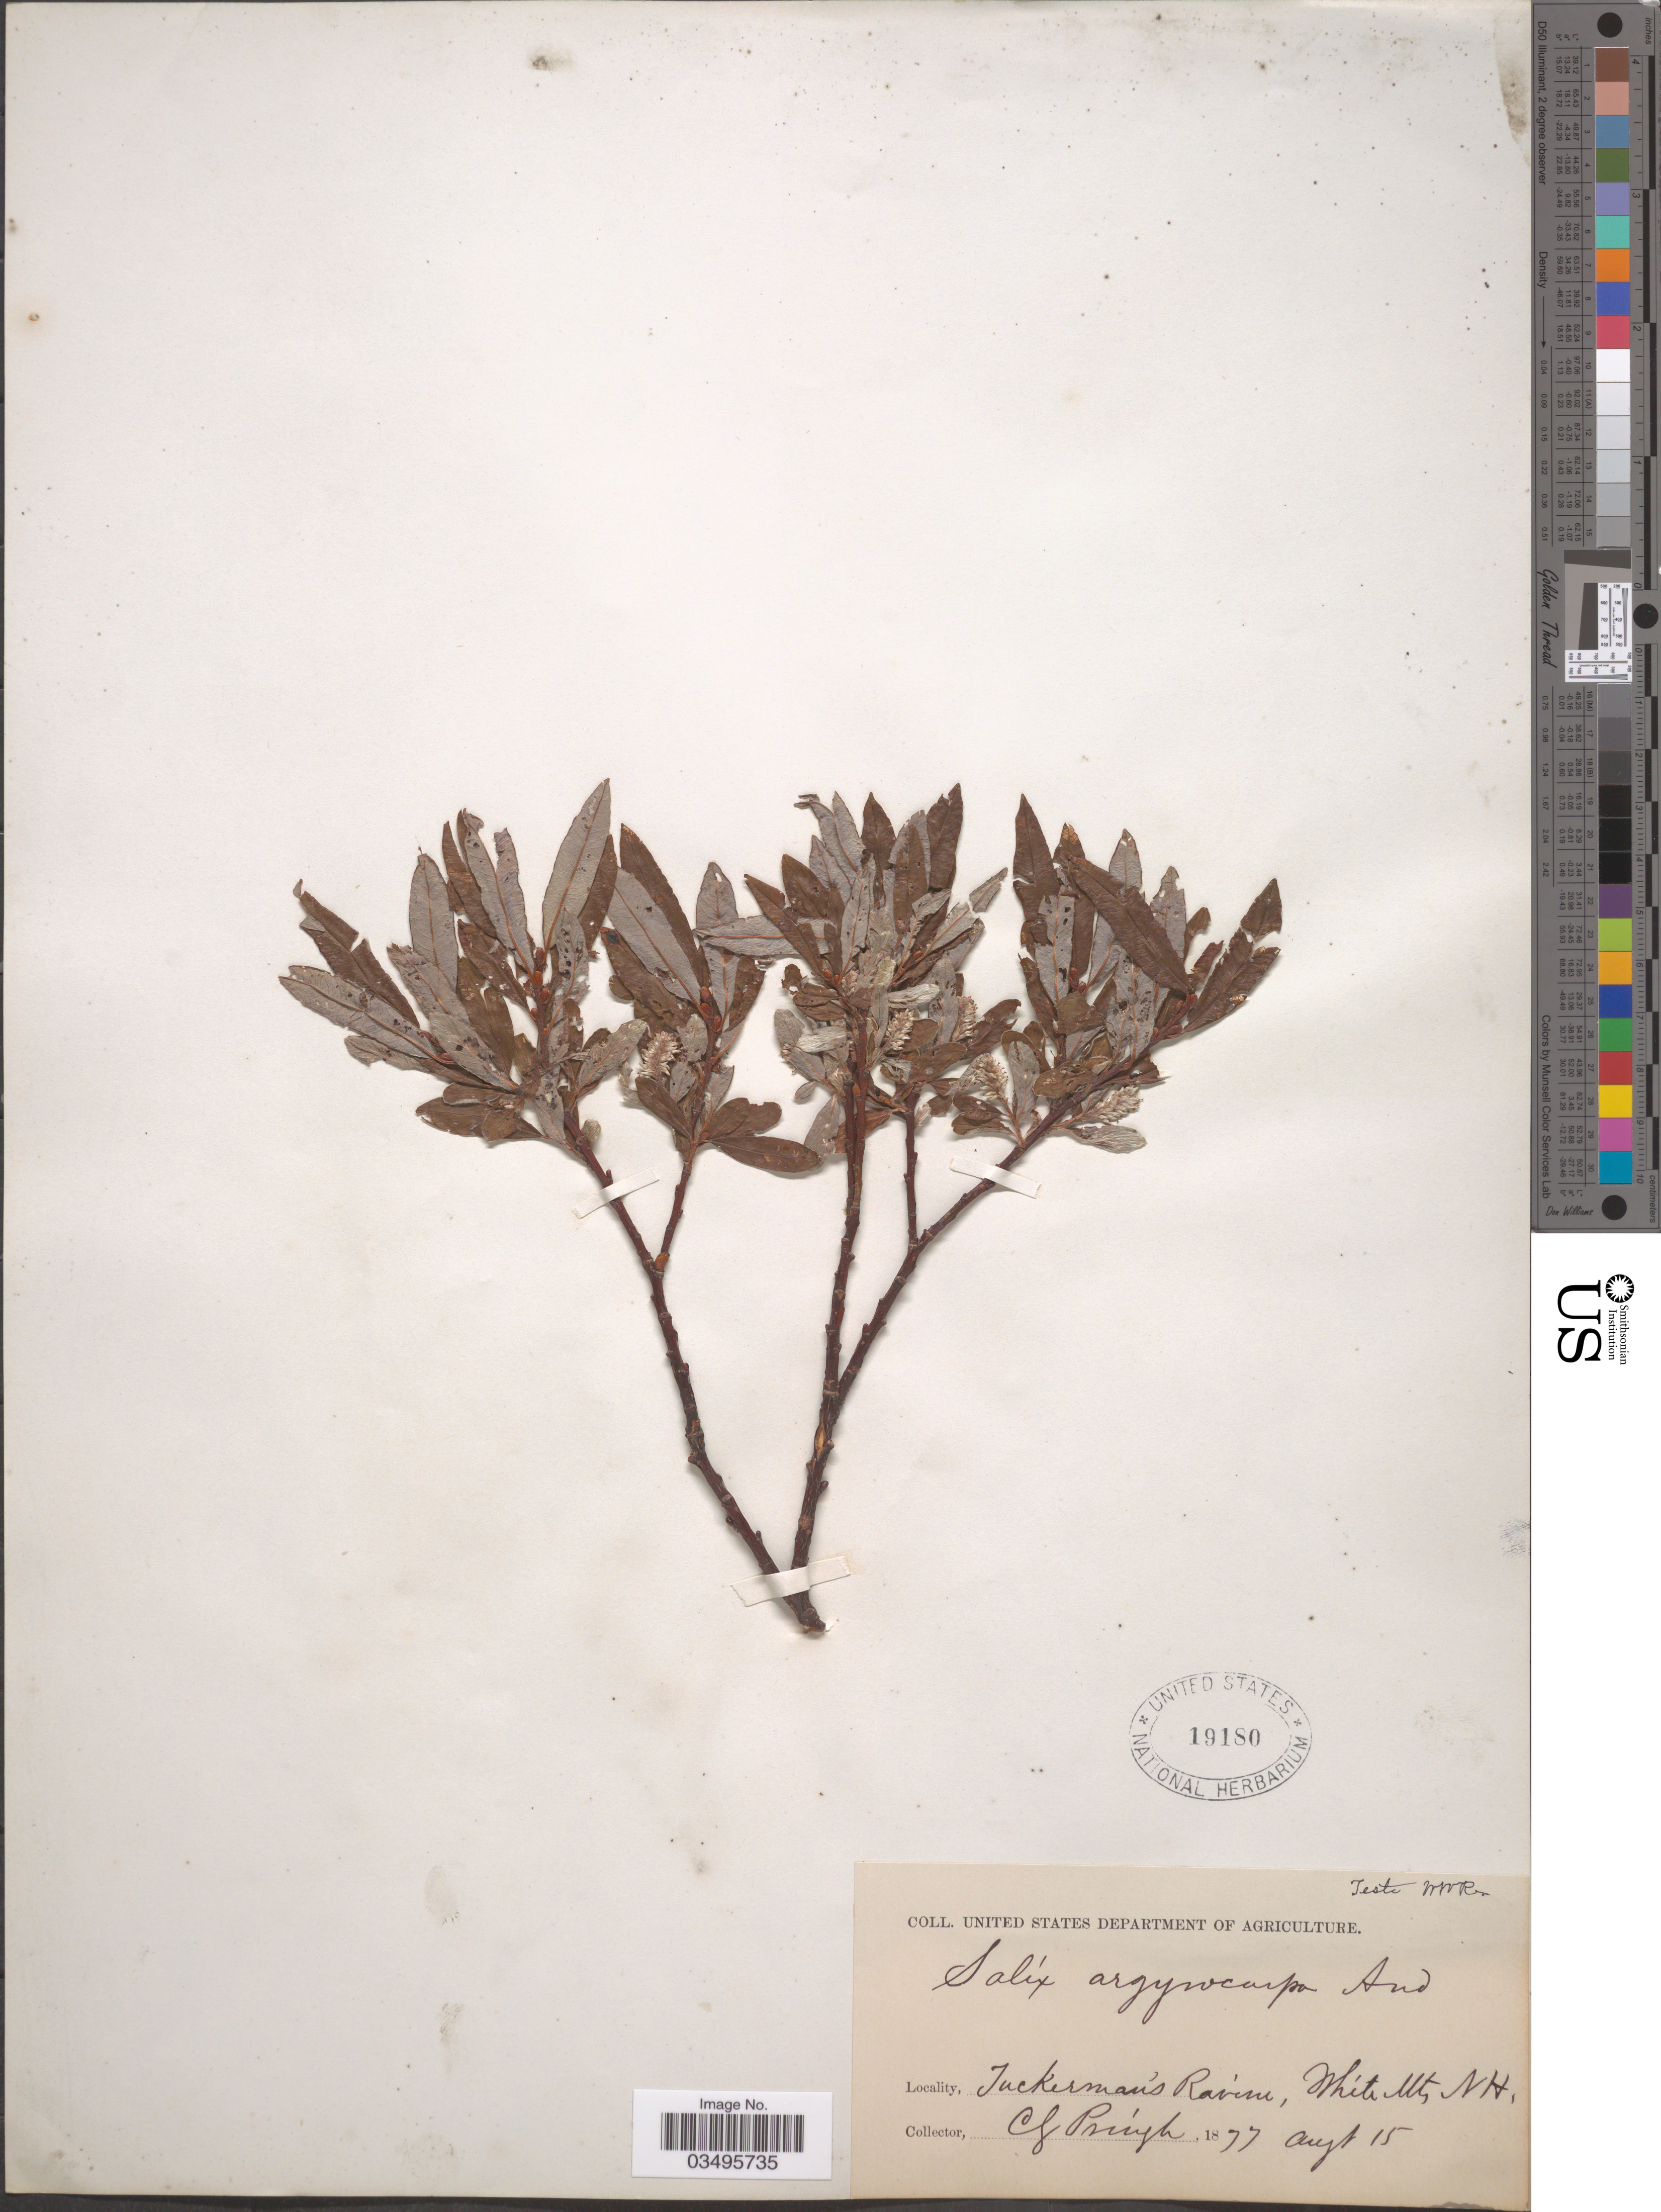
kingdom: Plantae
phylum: Tracheophyta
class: Magnoliopsida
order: Malpighiales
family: Salicaceae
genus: Salix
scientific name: Salix argyrocarpa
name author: L. Andersson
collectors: C. G. Pringle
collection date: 1877-08-15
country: United States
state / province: New Hampshire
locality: Tuckerman's Ravine, White Mts.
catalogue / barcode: US 19180